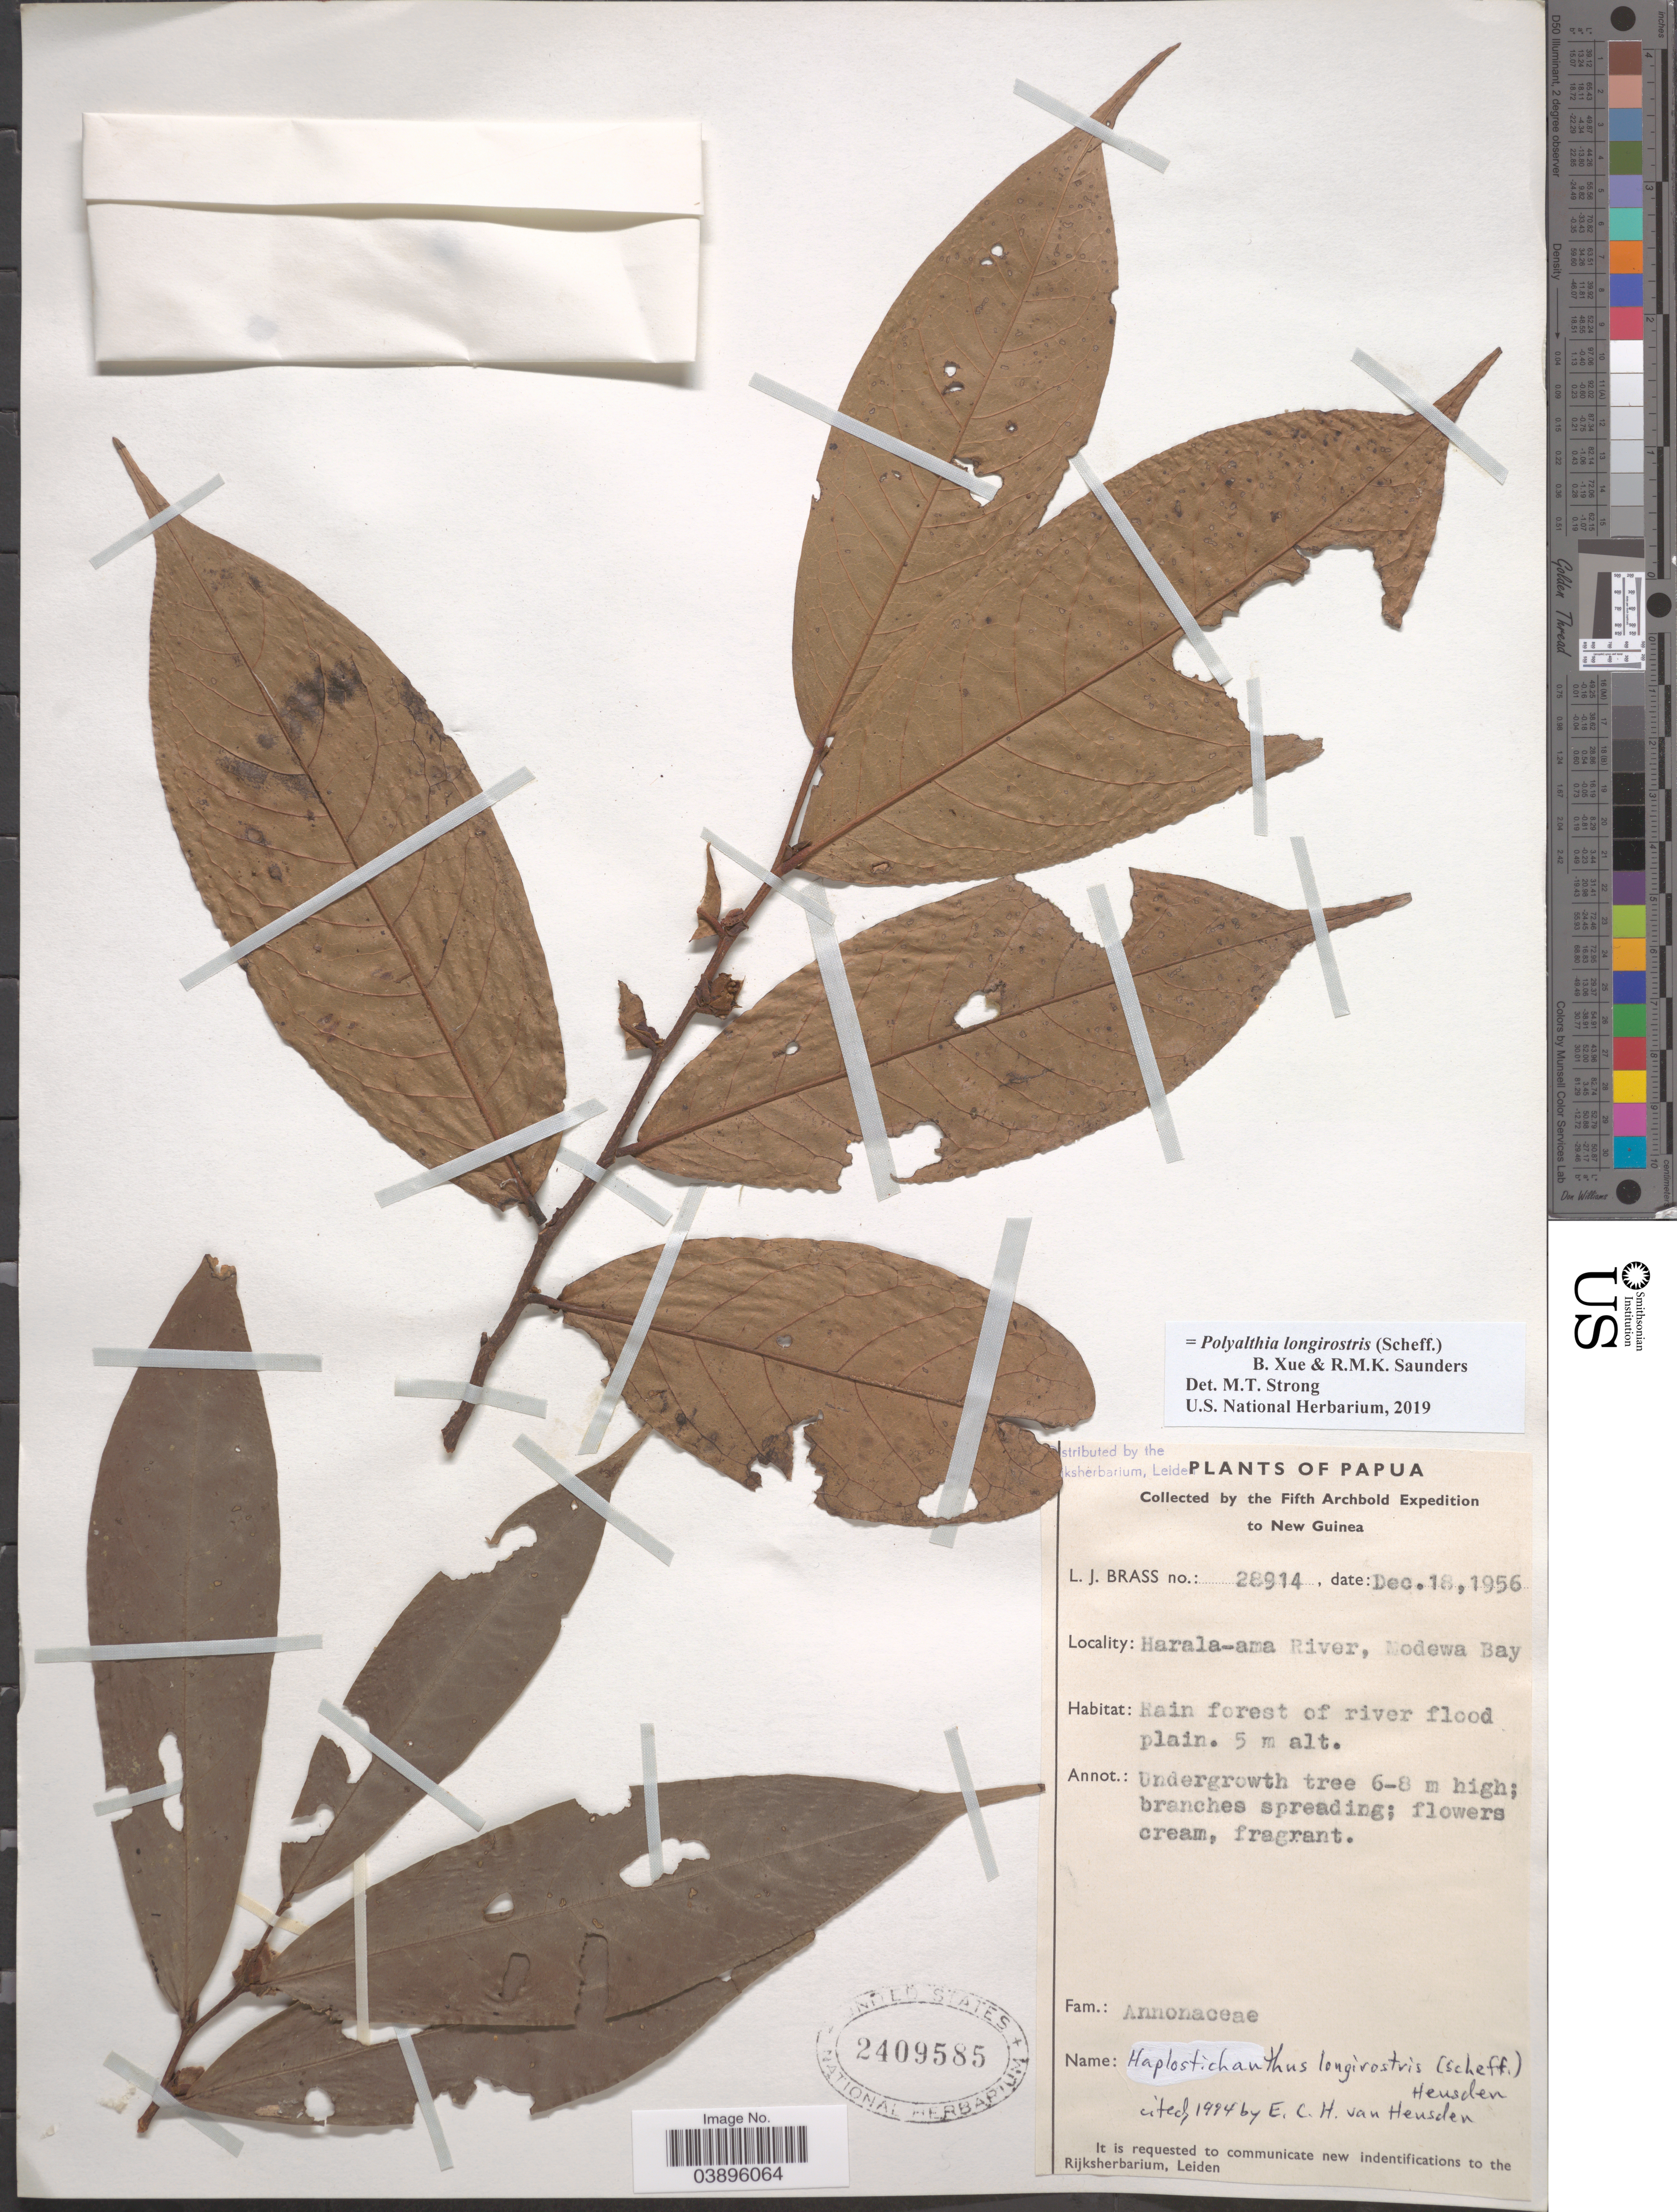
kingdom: Plantae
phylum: Tracheophyta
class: Magnoliopsida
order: Magnoliales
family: Annonaceae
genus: Polyalthia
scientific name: Polyalthia longirostris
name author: (Scheff.) B. Xue & R.M.K. Saunders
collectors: L. J. Brass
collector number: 28914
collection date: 1956-12-18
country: Papua New Guinea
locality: New Guinea. Harala-ama River, Nodewa Bay.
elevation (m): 5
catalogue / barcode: US 2409585